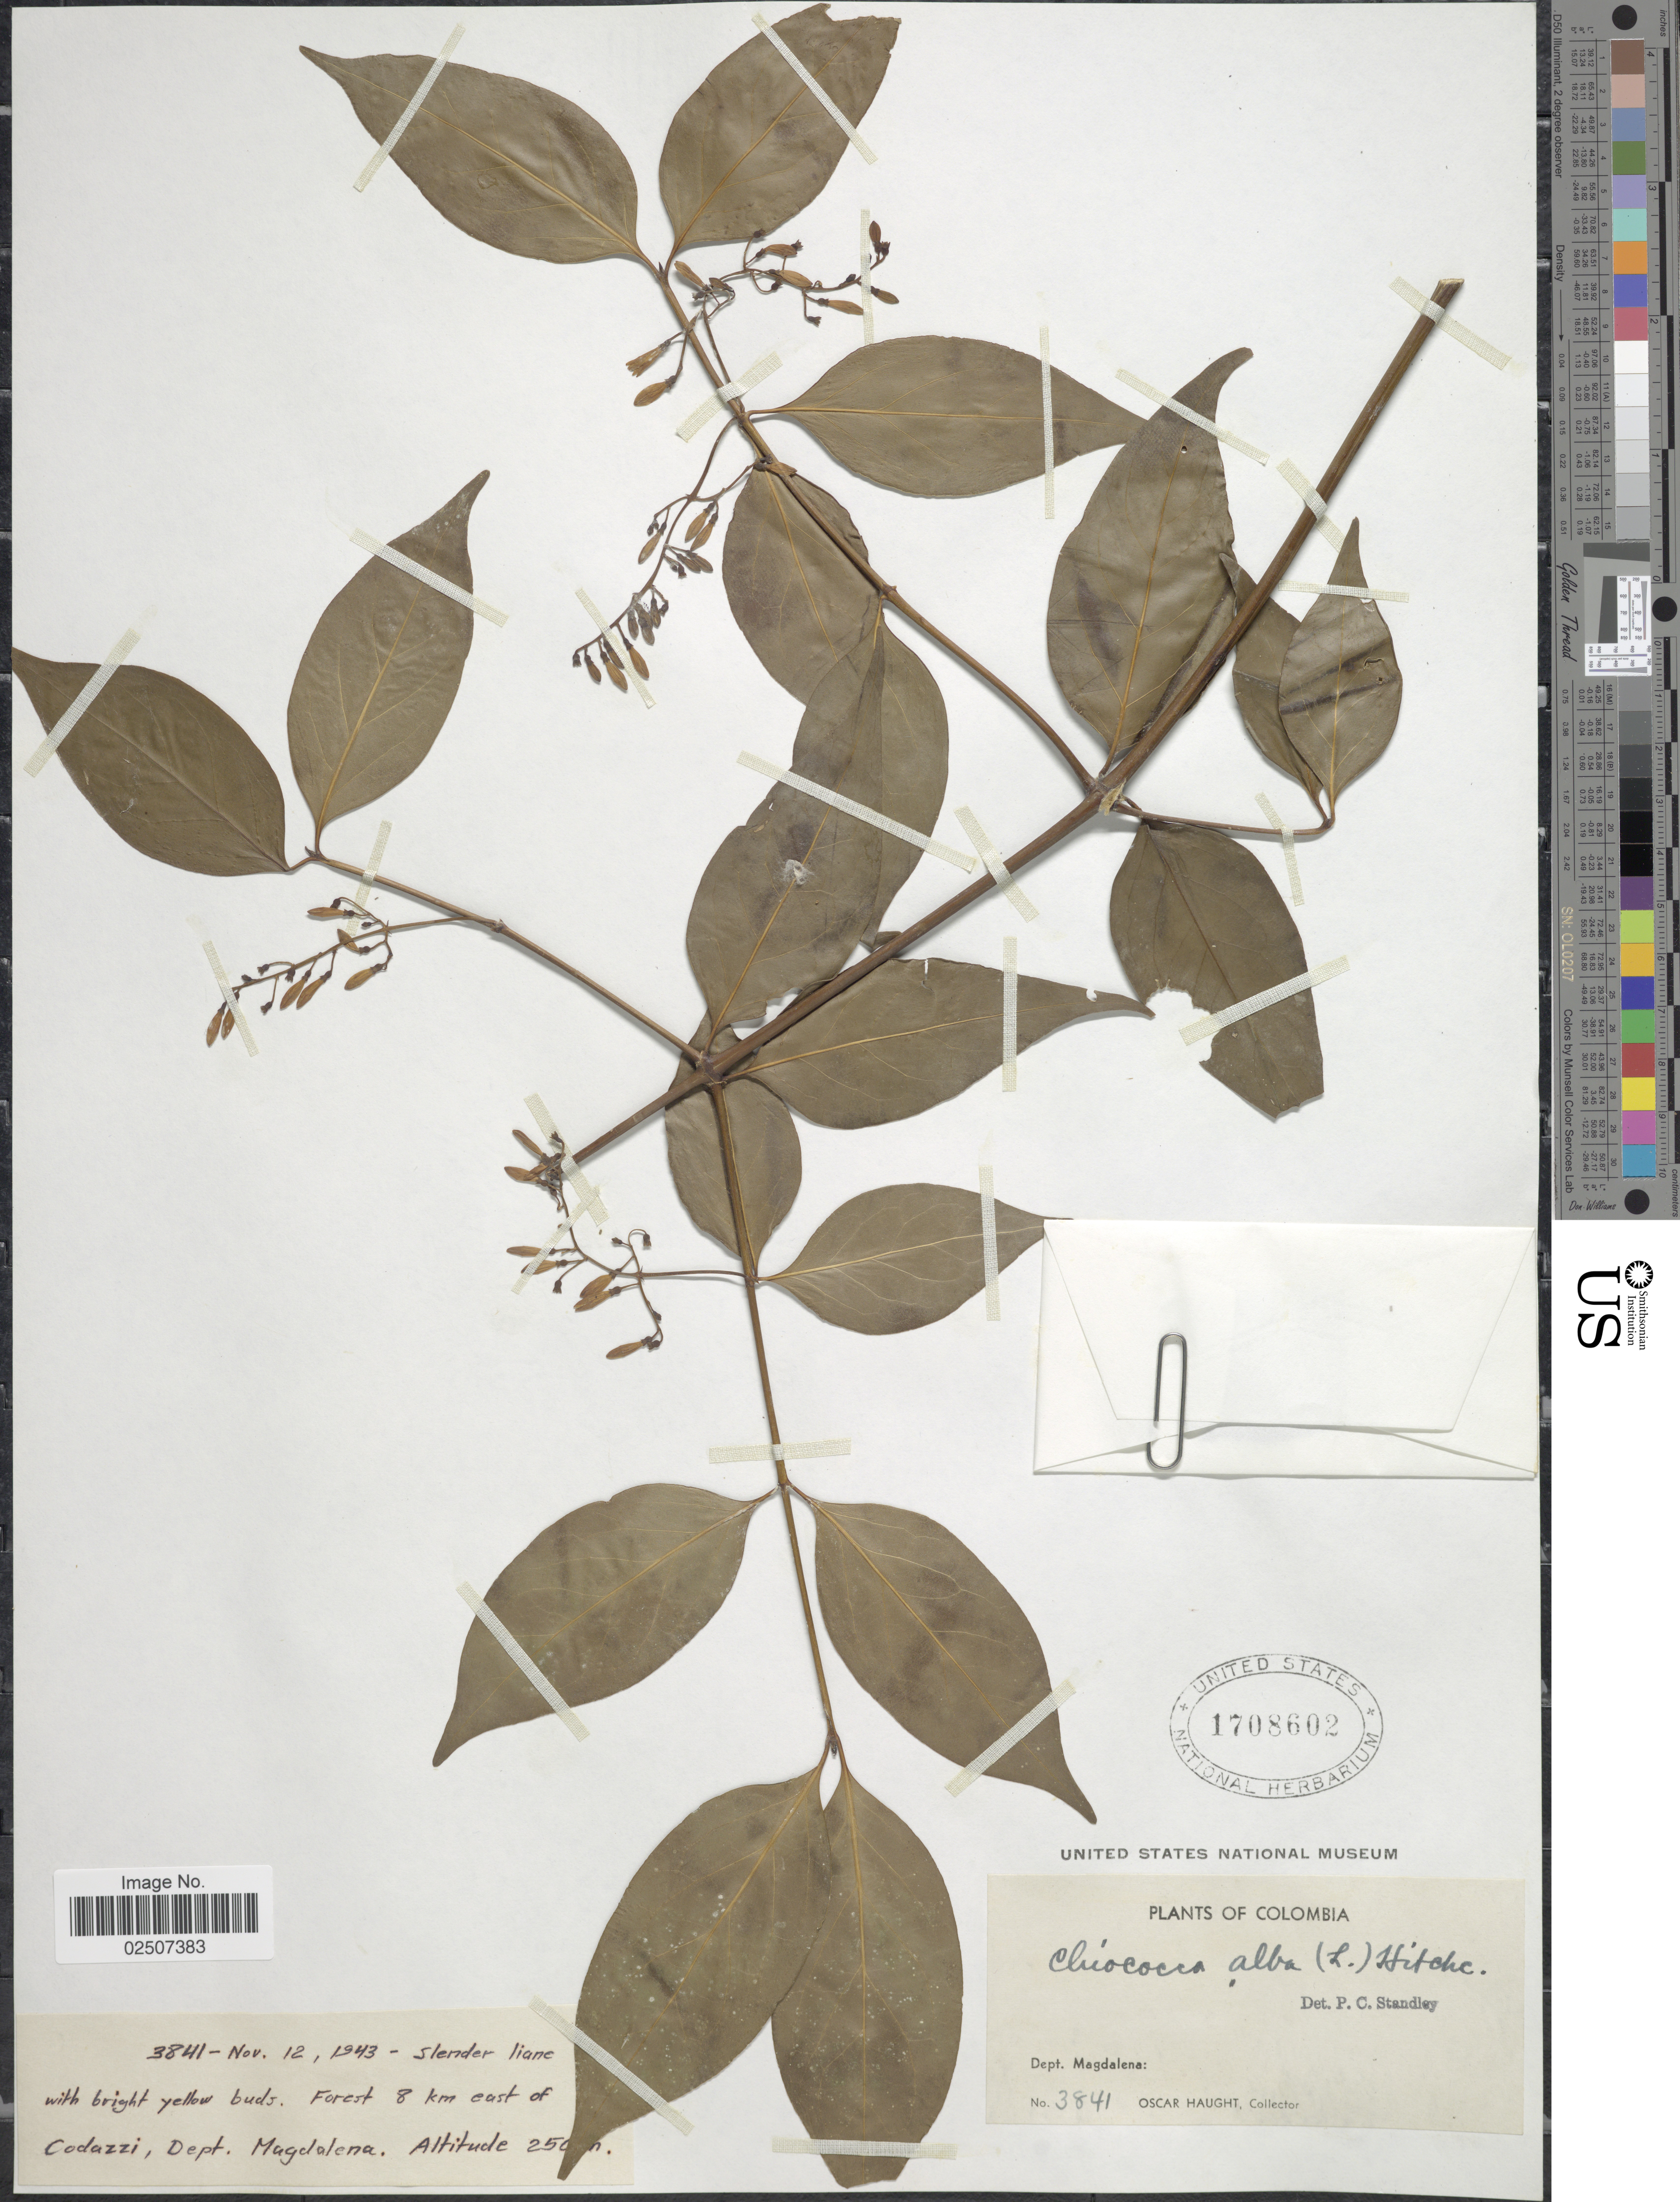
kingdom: Plantae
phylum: Tracheophyta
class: Magnoliopsida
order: Gentianales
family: Rubiaceae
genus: Chiococca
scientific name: Chiococca alba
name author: (L.) Hitchc.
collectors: O. L. Haught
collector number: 3841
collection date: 1943-11-12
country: Colombia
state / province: Magdalena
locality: Forest 8 km east of Codazzi, Dept. Magdalena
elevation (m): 250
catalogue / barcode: US 1708602